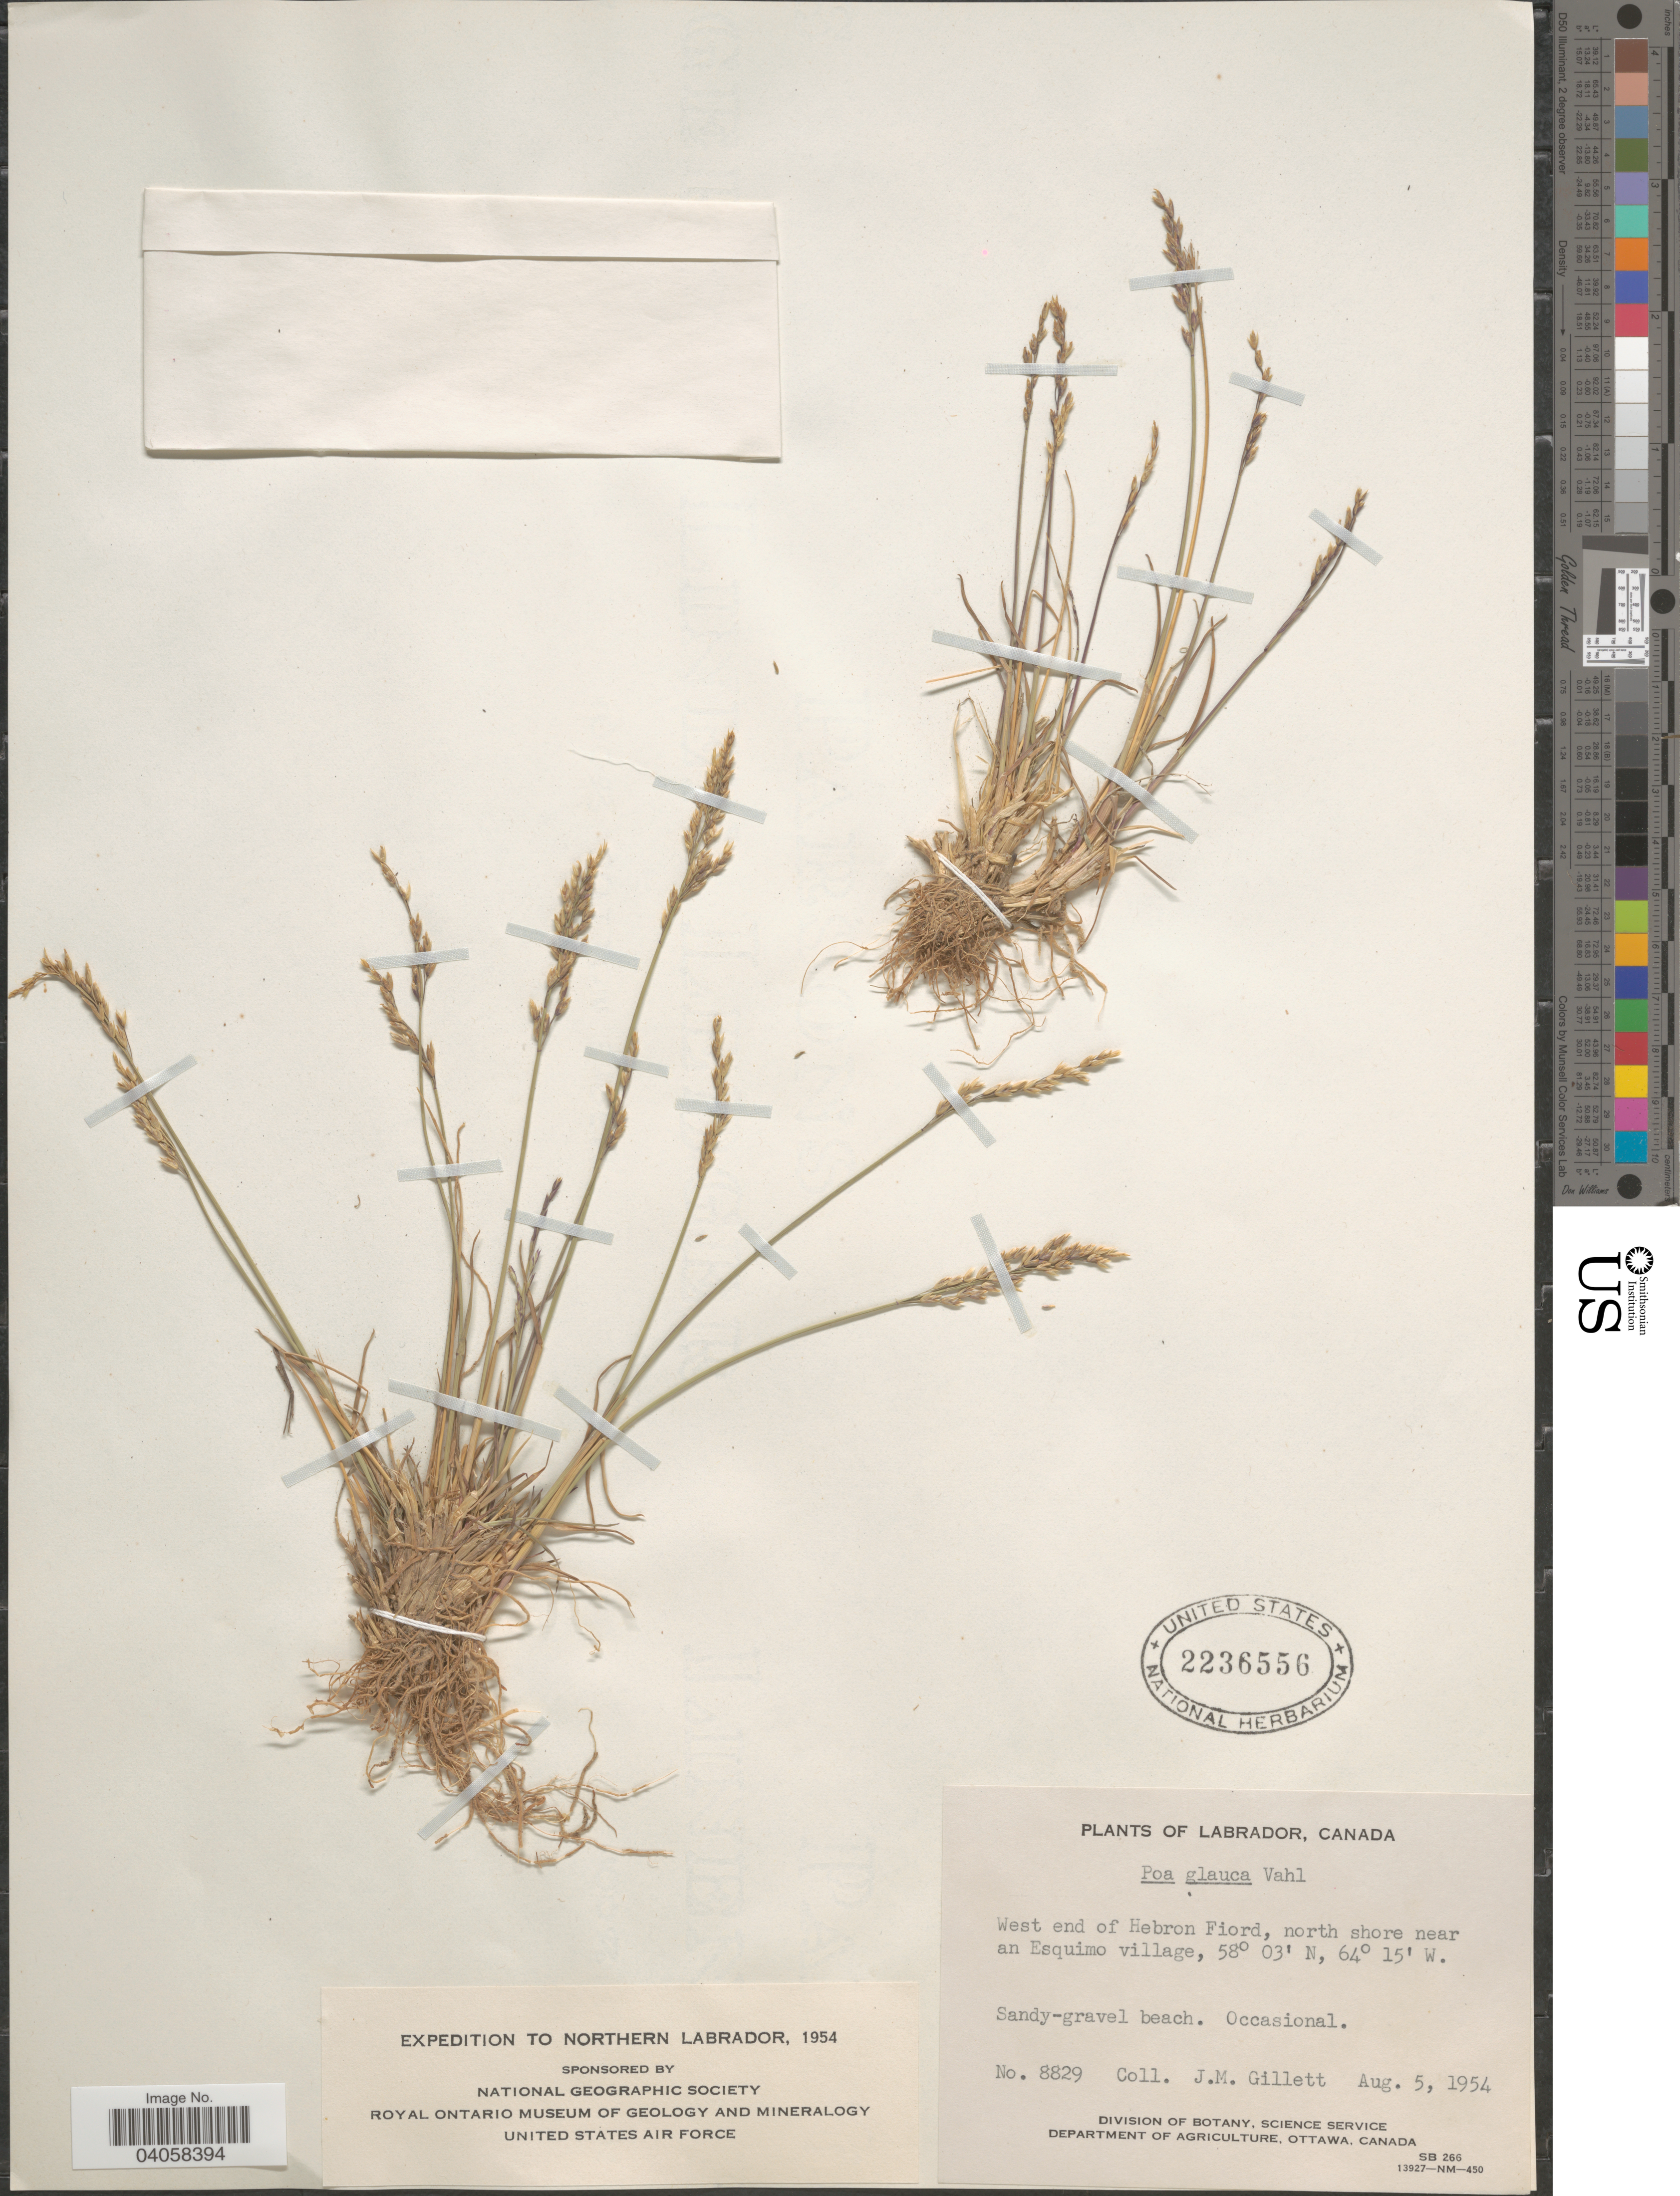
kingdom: Plantae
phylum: Tracheophyta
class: Liliopsida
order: Poales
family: Poaceae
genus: Poa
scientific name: Poa glauca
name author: Vahl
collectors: J. M. Gillett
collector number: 8829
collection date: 1954-08-05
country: Canada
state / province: Newfoundland and Labrador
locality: Northern Labrador. West end of Hebron Fiord, north shore near an Esquimo village.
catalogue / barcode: US 2236556